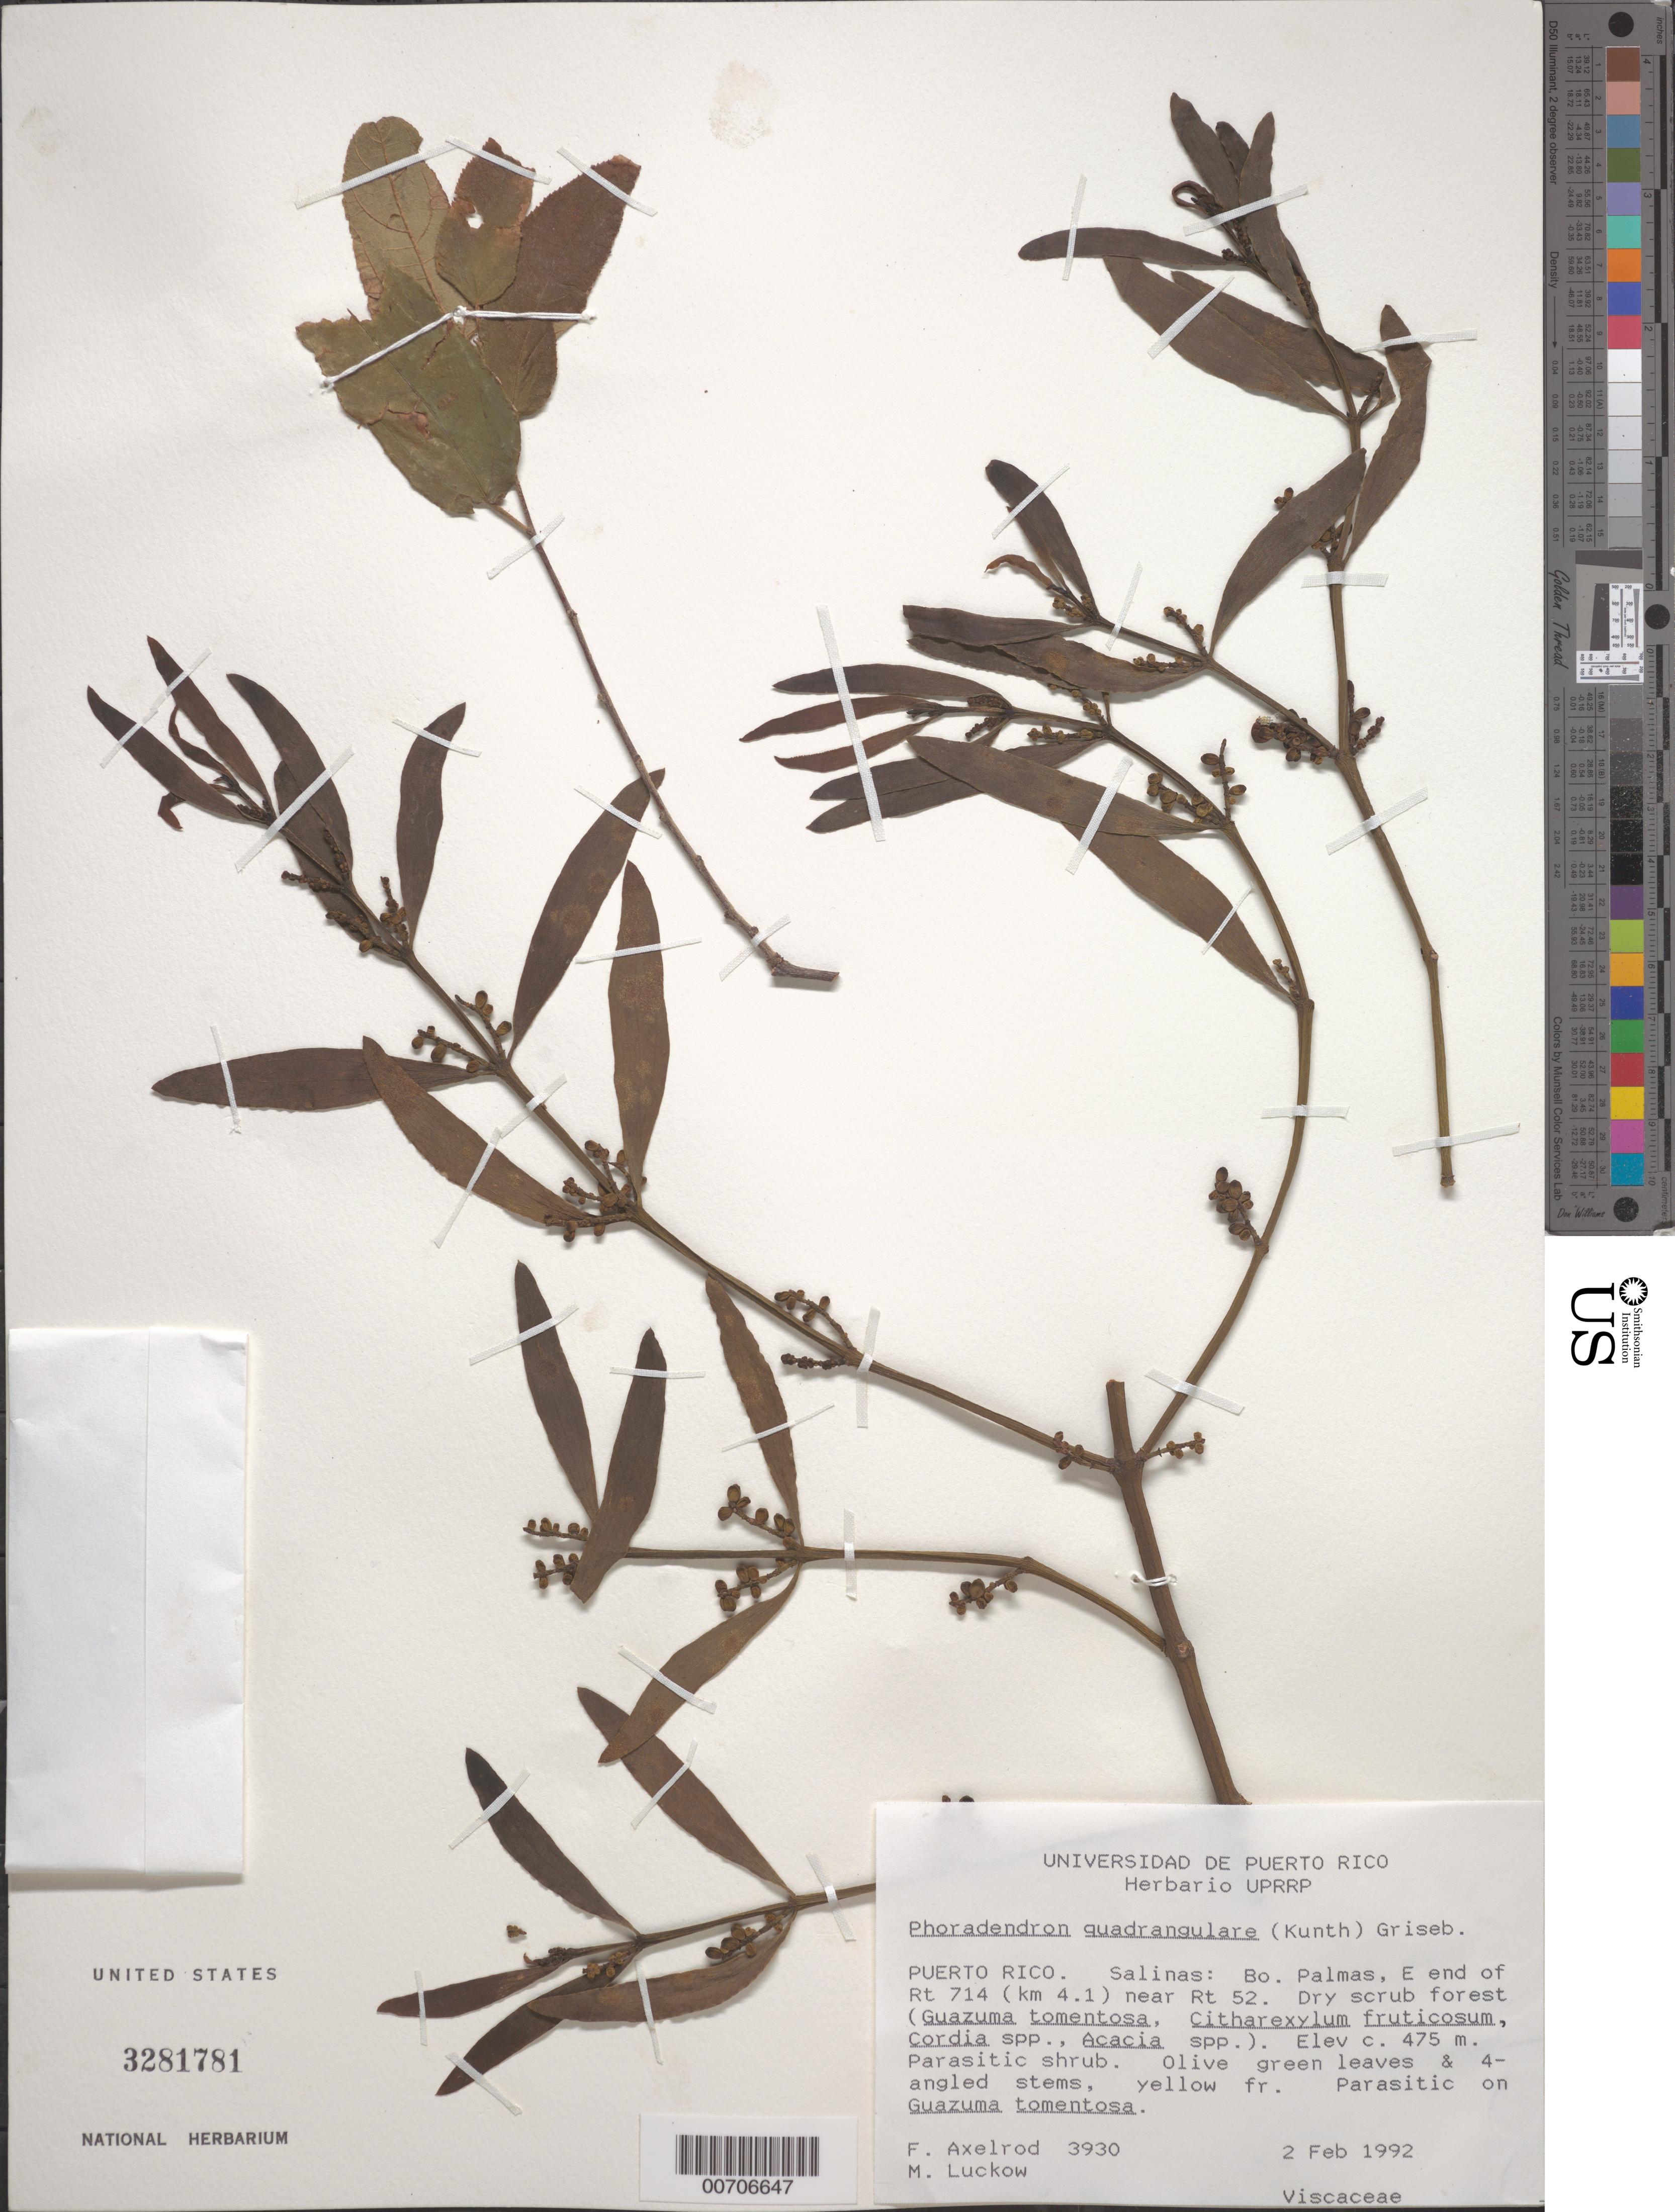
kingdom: Plantae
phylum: Tracheophyta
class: Magnoliopsida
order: Santalales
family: Viscaceae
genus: Phoradendron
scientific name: Phoradendron quadrangulare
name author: (Kunth) Griseb.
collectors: F. S. Axelrod & M. A. Luckow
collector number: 3930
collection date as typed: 02 Feb 1992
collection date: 1992-02-02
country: Puerto Rico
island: Greater Antilles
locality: Salinas: Bo. Palmas, E end of Rt. 714 (km 4.1) near Rt. 52.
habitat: Dry scrub forest; on Guazuma tomentosa; Guazma tomentosa, Citharexylum fruticosum, Cordia sp., Acacia sp.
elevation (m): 475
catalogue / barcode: US 3281781